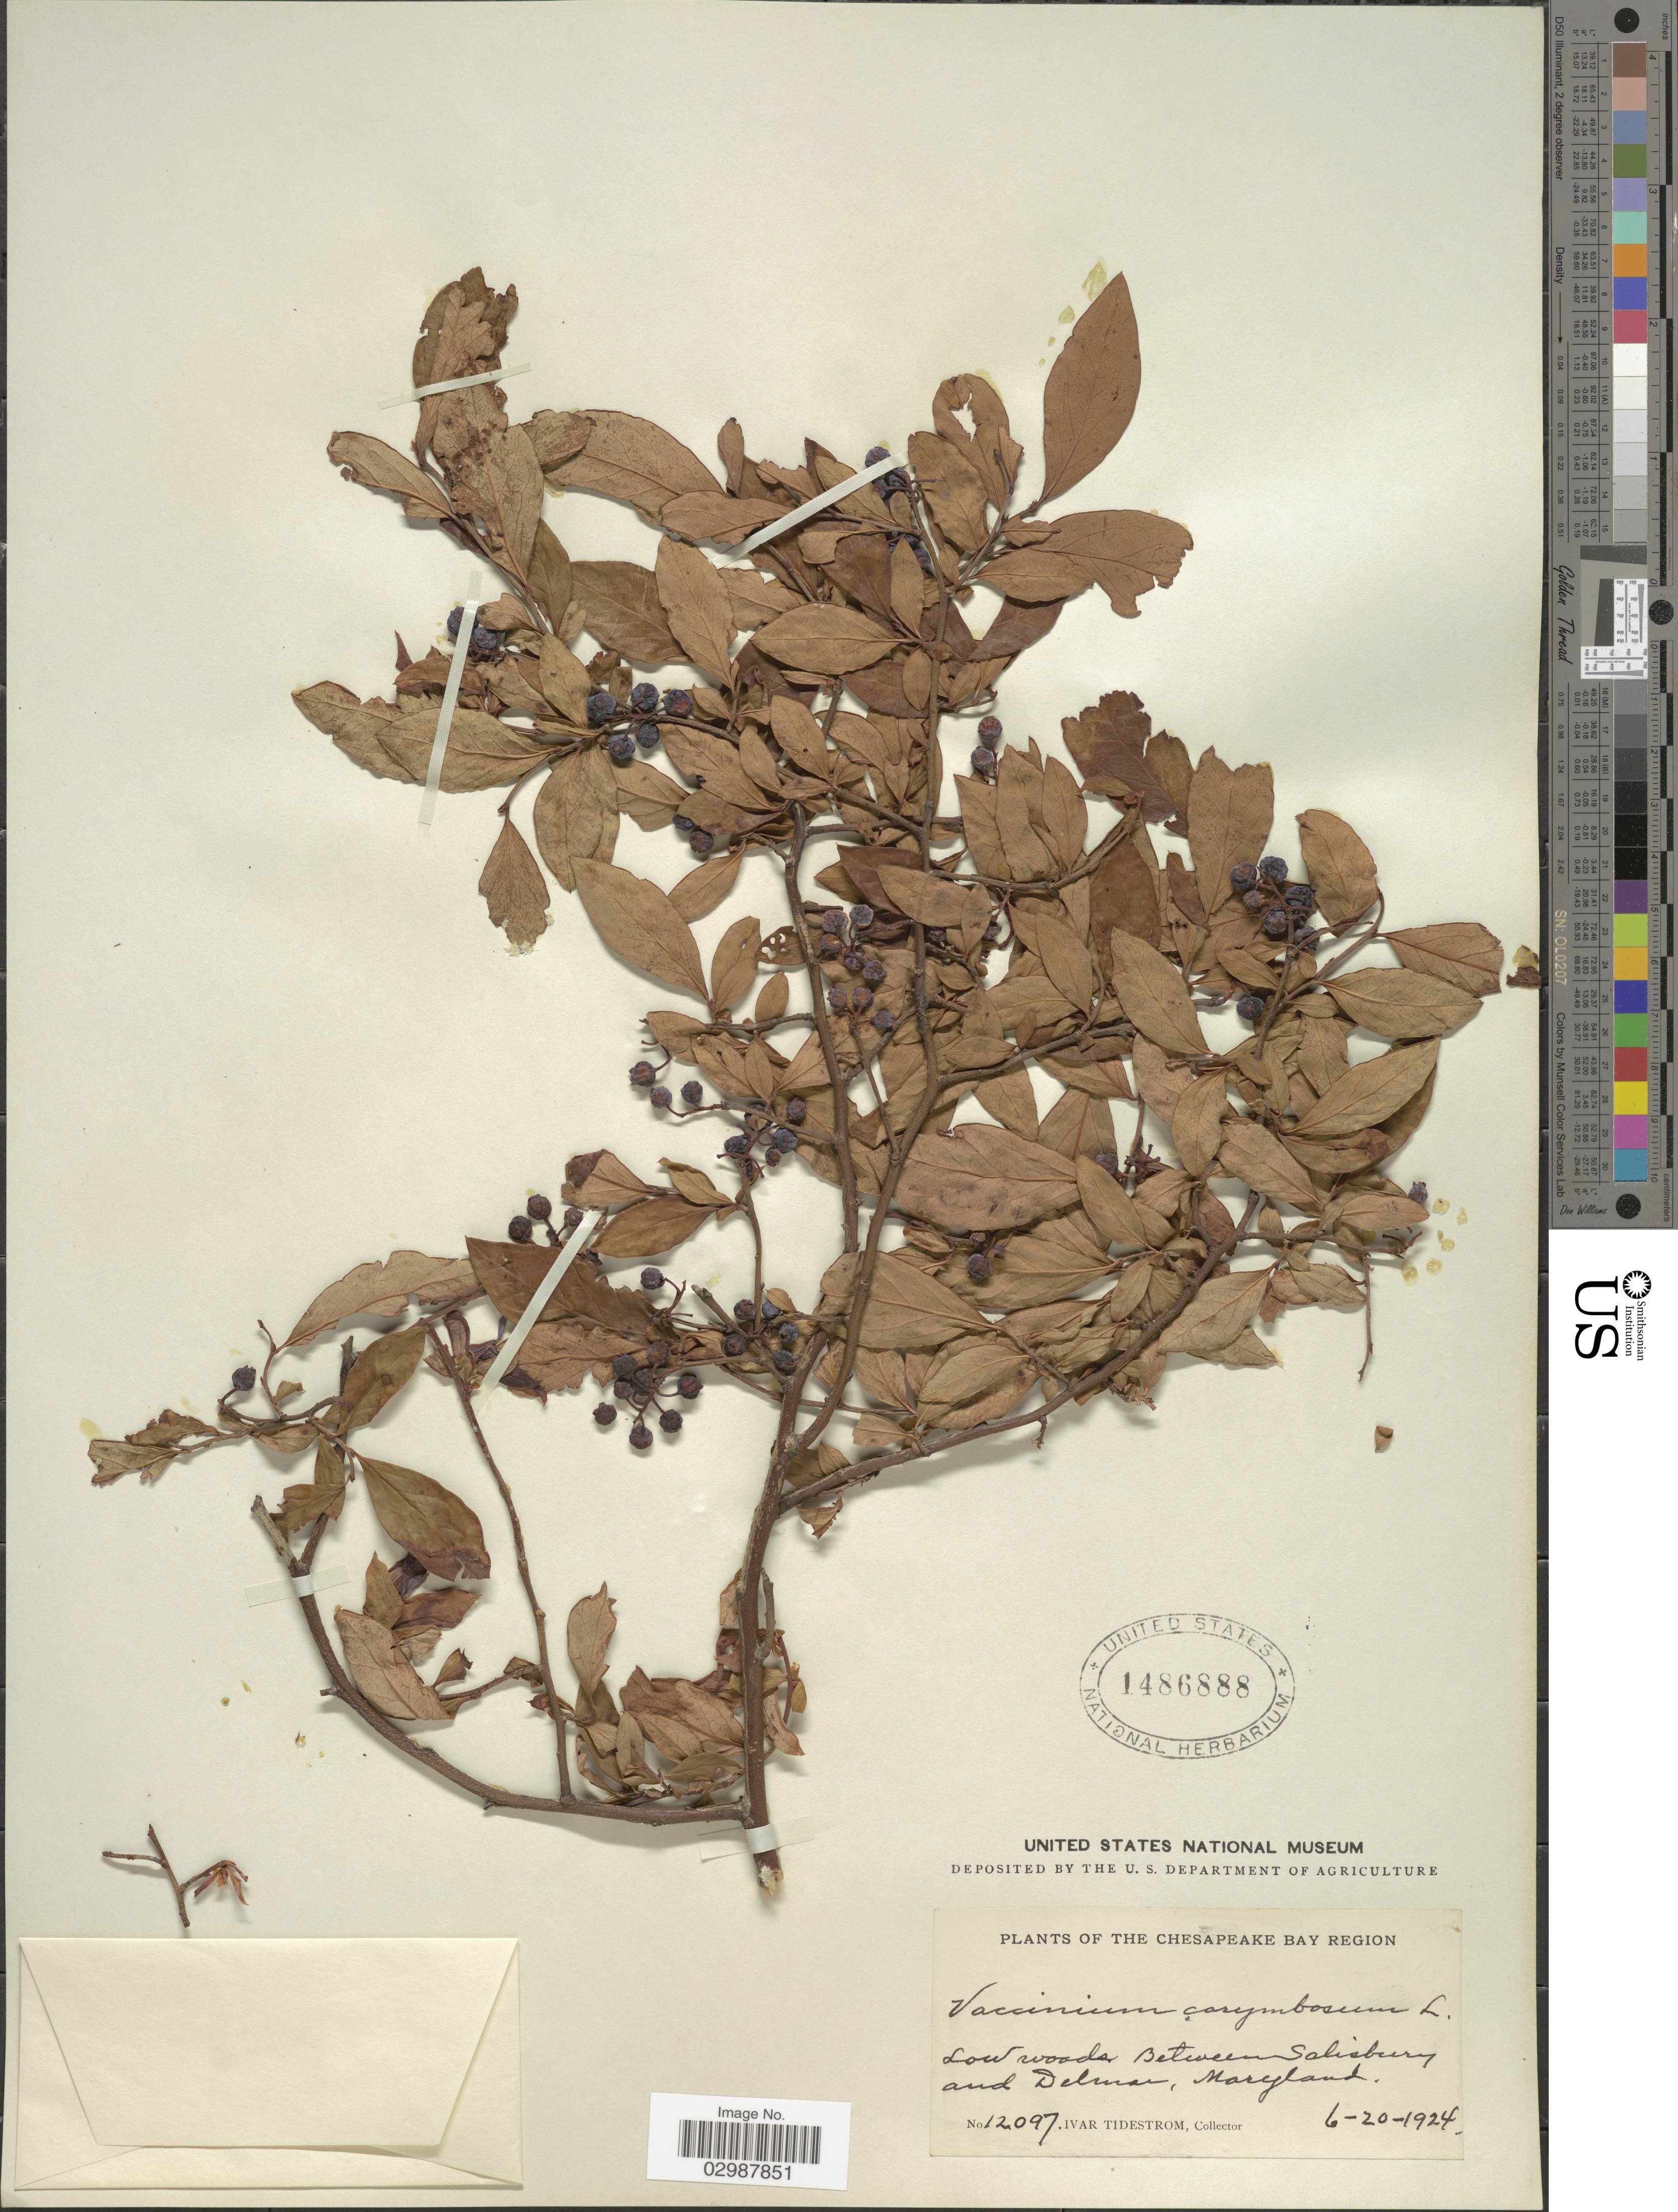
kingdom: Plantae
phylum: Tracheophyta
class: Magnoliopsida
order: Ericales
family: Ericaceae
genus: Vaccinium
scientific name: Vaccinium corymbosum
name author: L.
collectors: I. F. Tidestrom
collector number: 12097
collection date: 1924-06-20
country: United States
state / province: Maryland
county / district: Wicomico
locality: The Chesapeake Bay Region. Low woods. Between Salisbury and Delmar.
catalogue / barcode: US 1486888